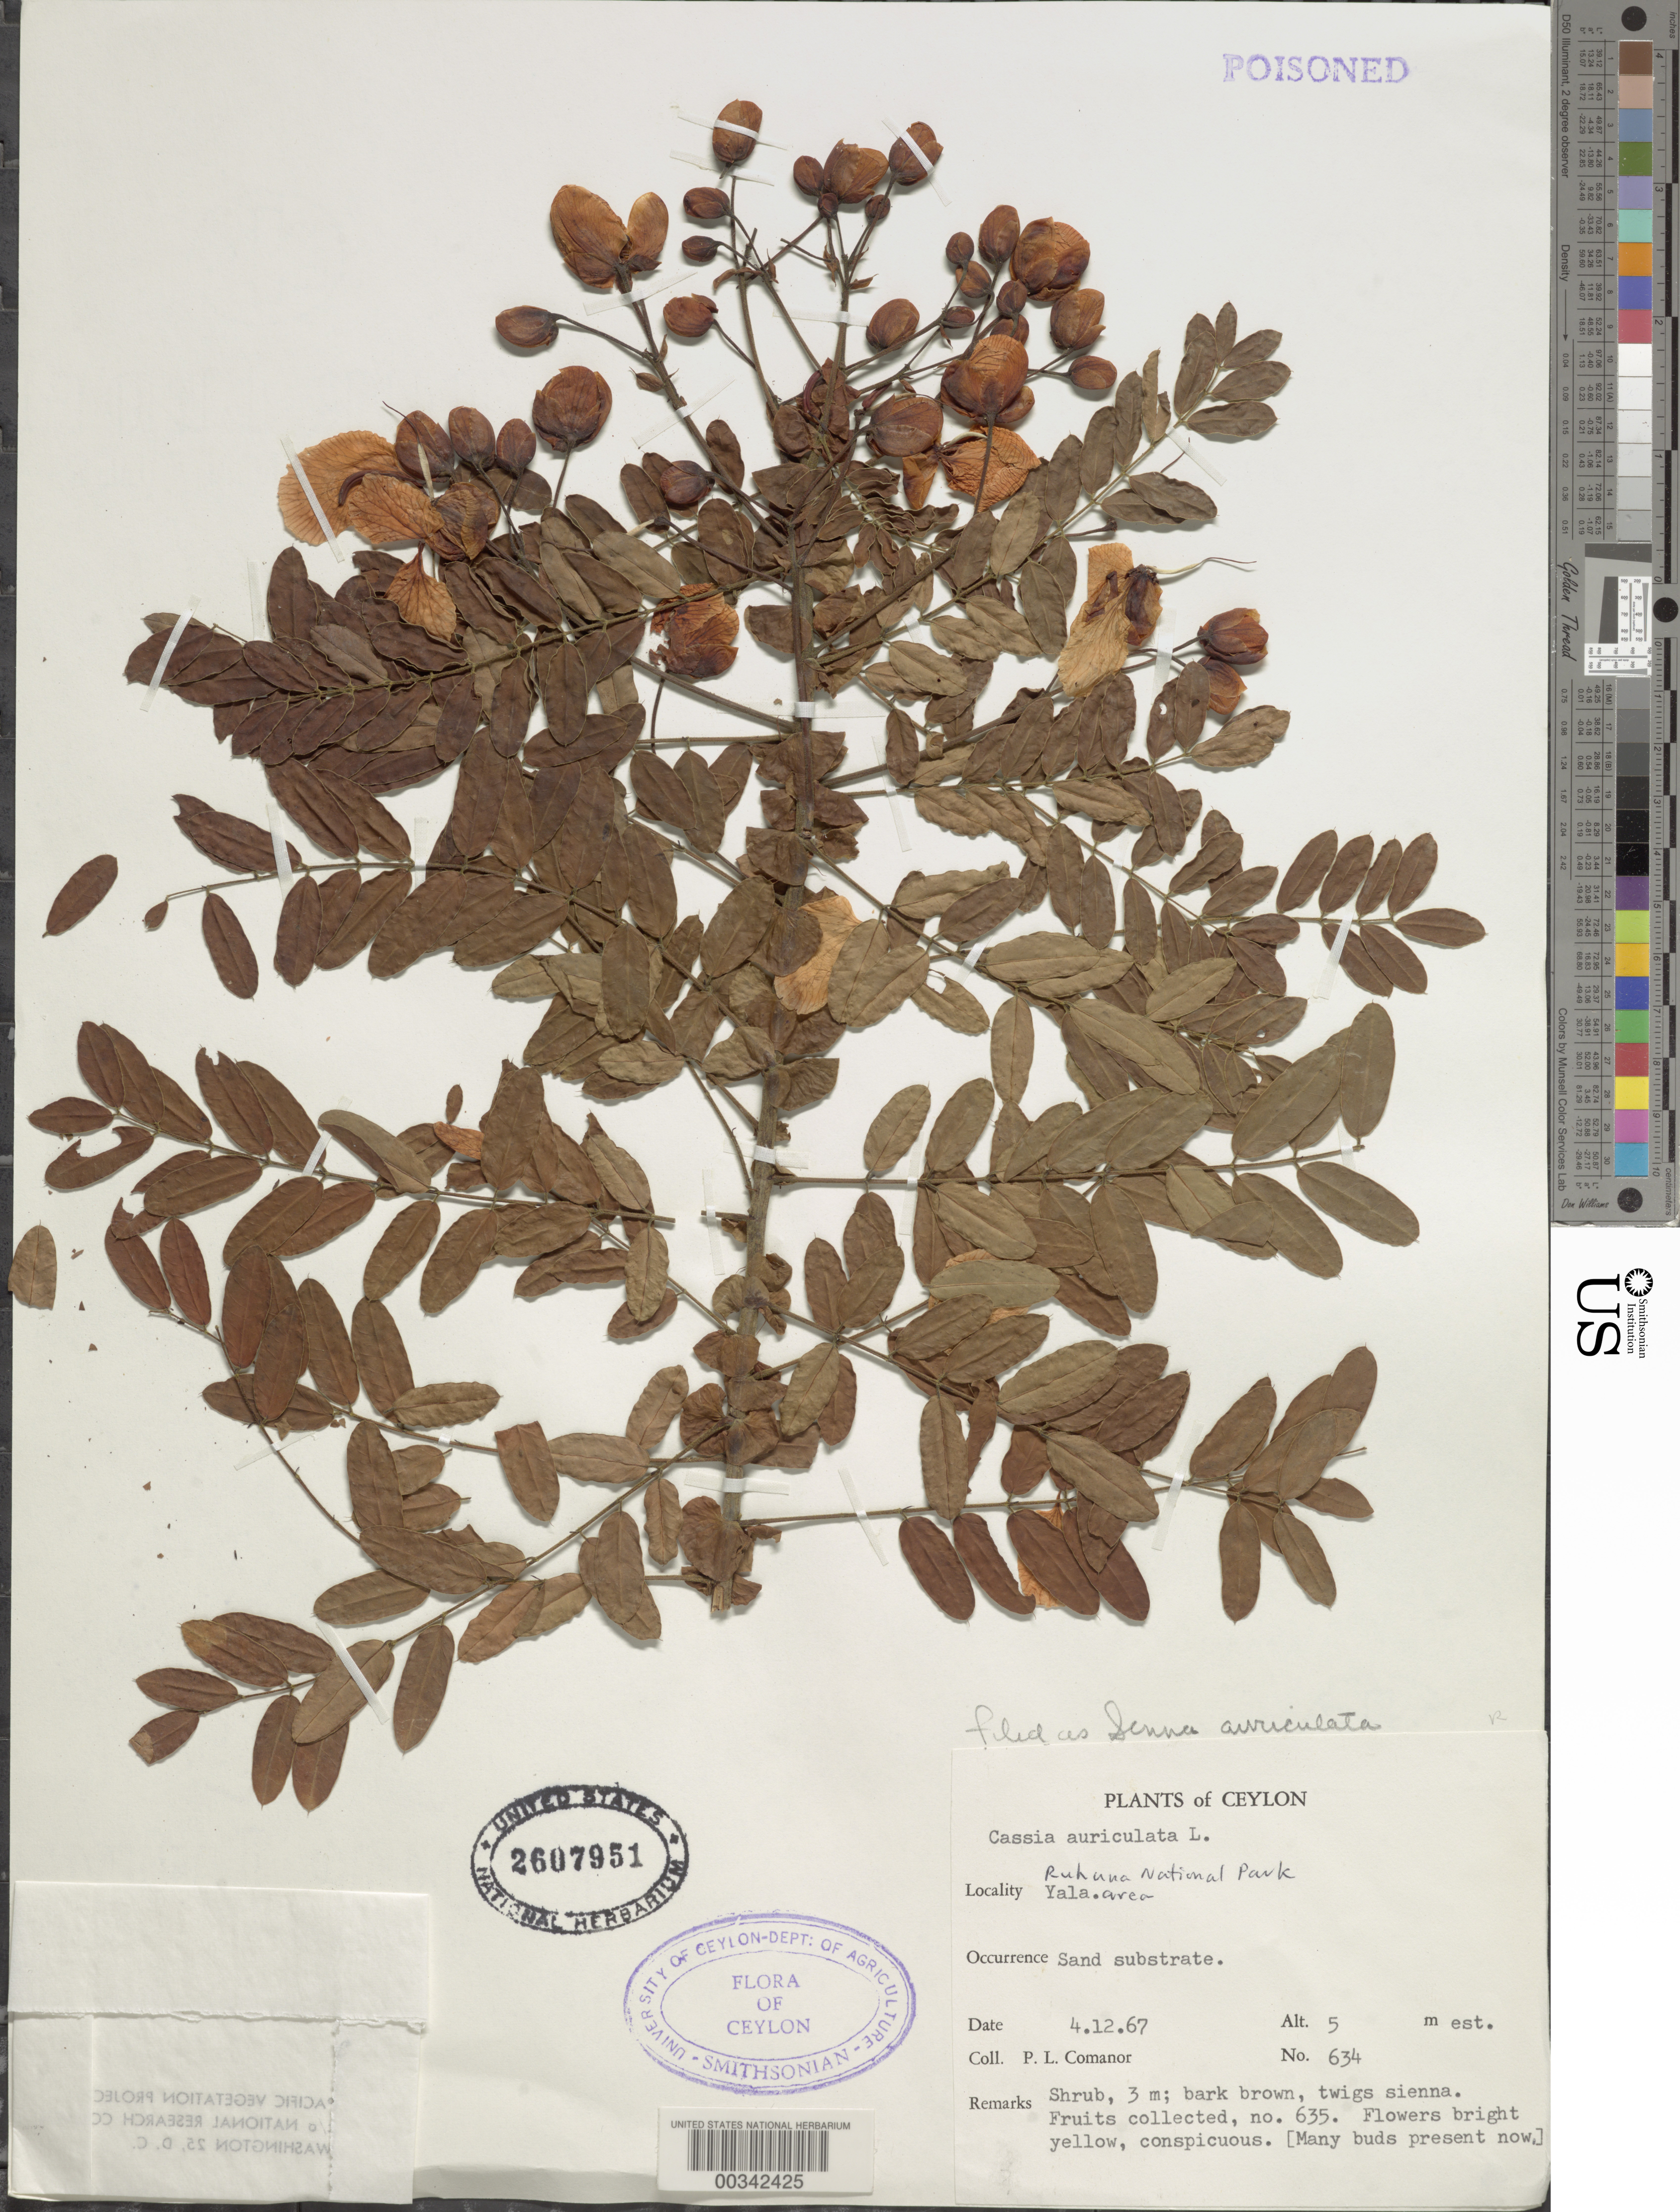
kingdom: Plantae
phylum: Tracheophyta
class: Magnoliopsida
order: Fabales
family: Fabaceae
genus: Senna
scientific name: Senna auriculata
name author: (L.) Roxb.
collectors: P. Comanor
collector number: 634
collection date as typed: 04 Dec 1967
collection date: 1967-12-04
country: Sri Lanka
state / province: Southern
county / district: Hambantota Dist.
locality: Ruhuna nat'l park, yala area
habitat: Sand substrate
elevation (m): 5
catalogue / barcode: US 2607951